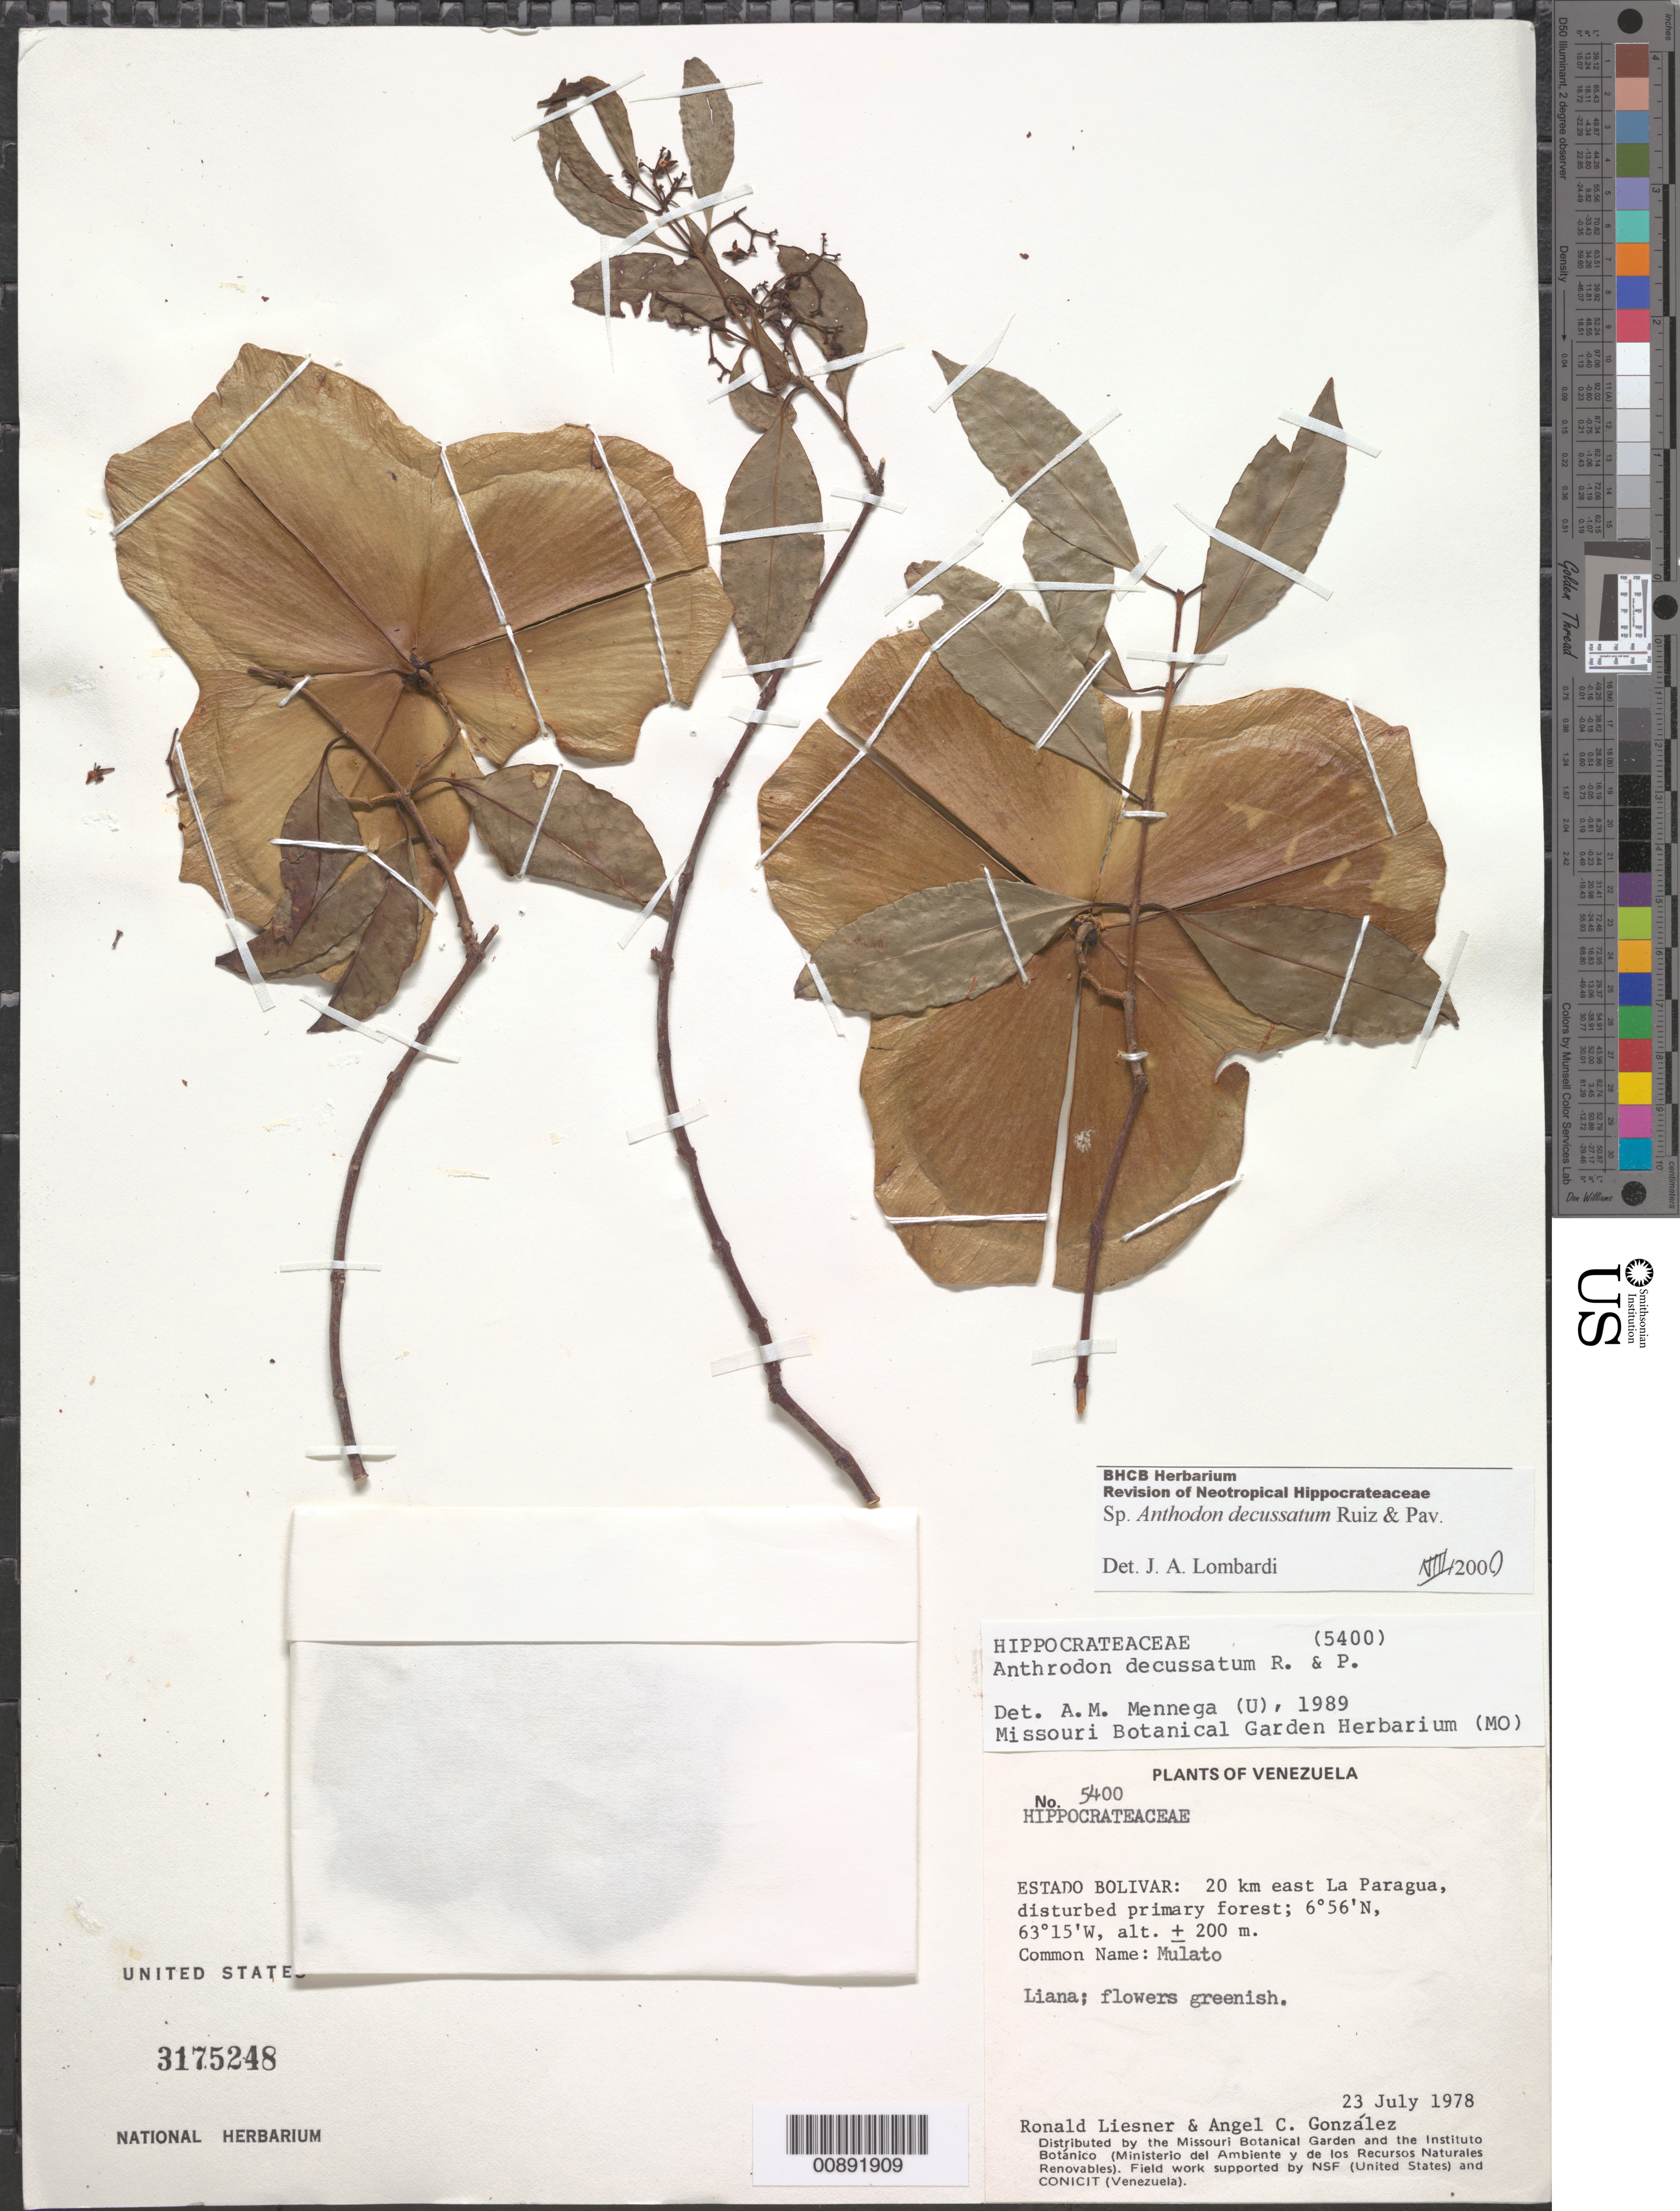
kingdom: Plantae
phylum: Tracheophyta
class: Magnoliopsida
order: Celastrales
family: Celastraceae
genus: Anthodon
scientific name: Anthodon decussatum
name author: Ruiz & Pav.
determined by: Lombardi, Julio A.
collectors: R. L. Liesner & A. C. González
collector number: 5400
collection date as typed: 23-Jul-78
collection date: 1978-07-23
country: Venezuela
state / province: Bolívar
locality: La Paragua, 20 km E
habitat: Disturbed primary forest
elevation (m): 200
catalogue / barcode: US 3175248